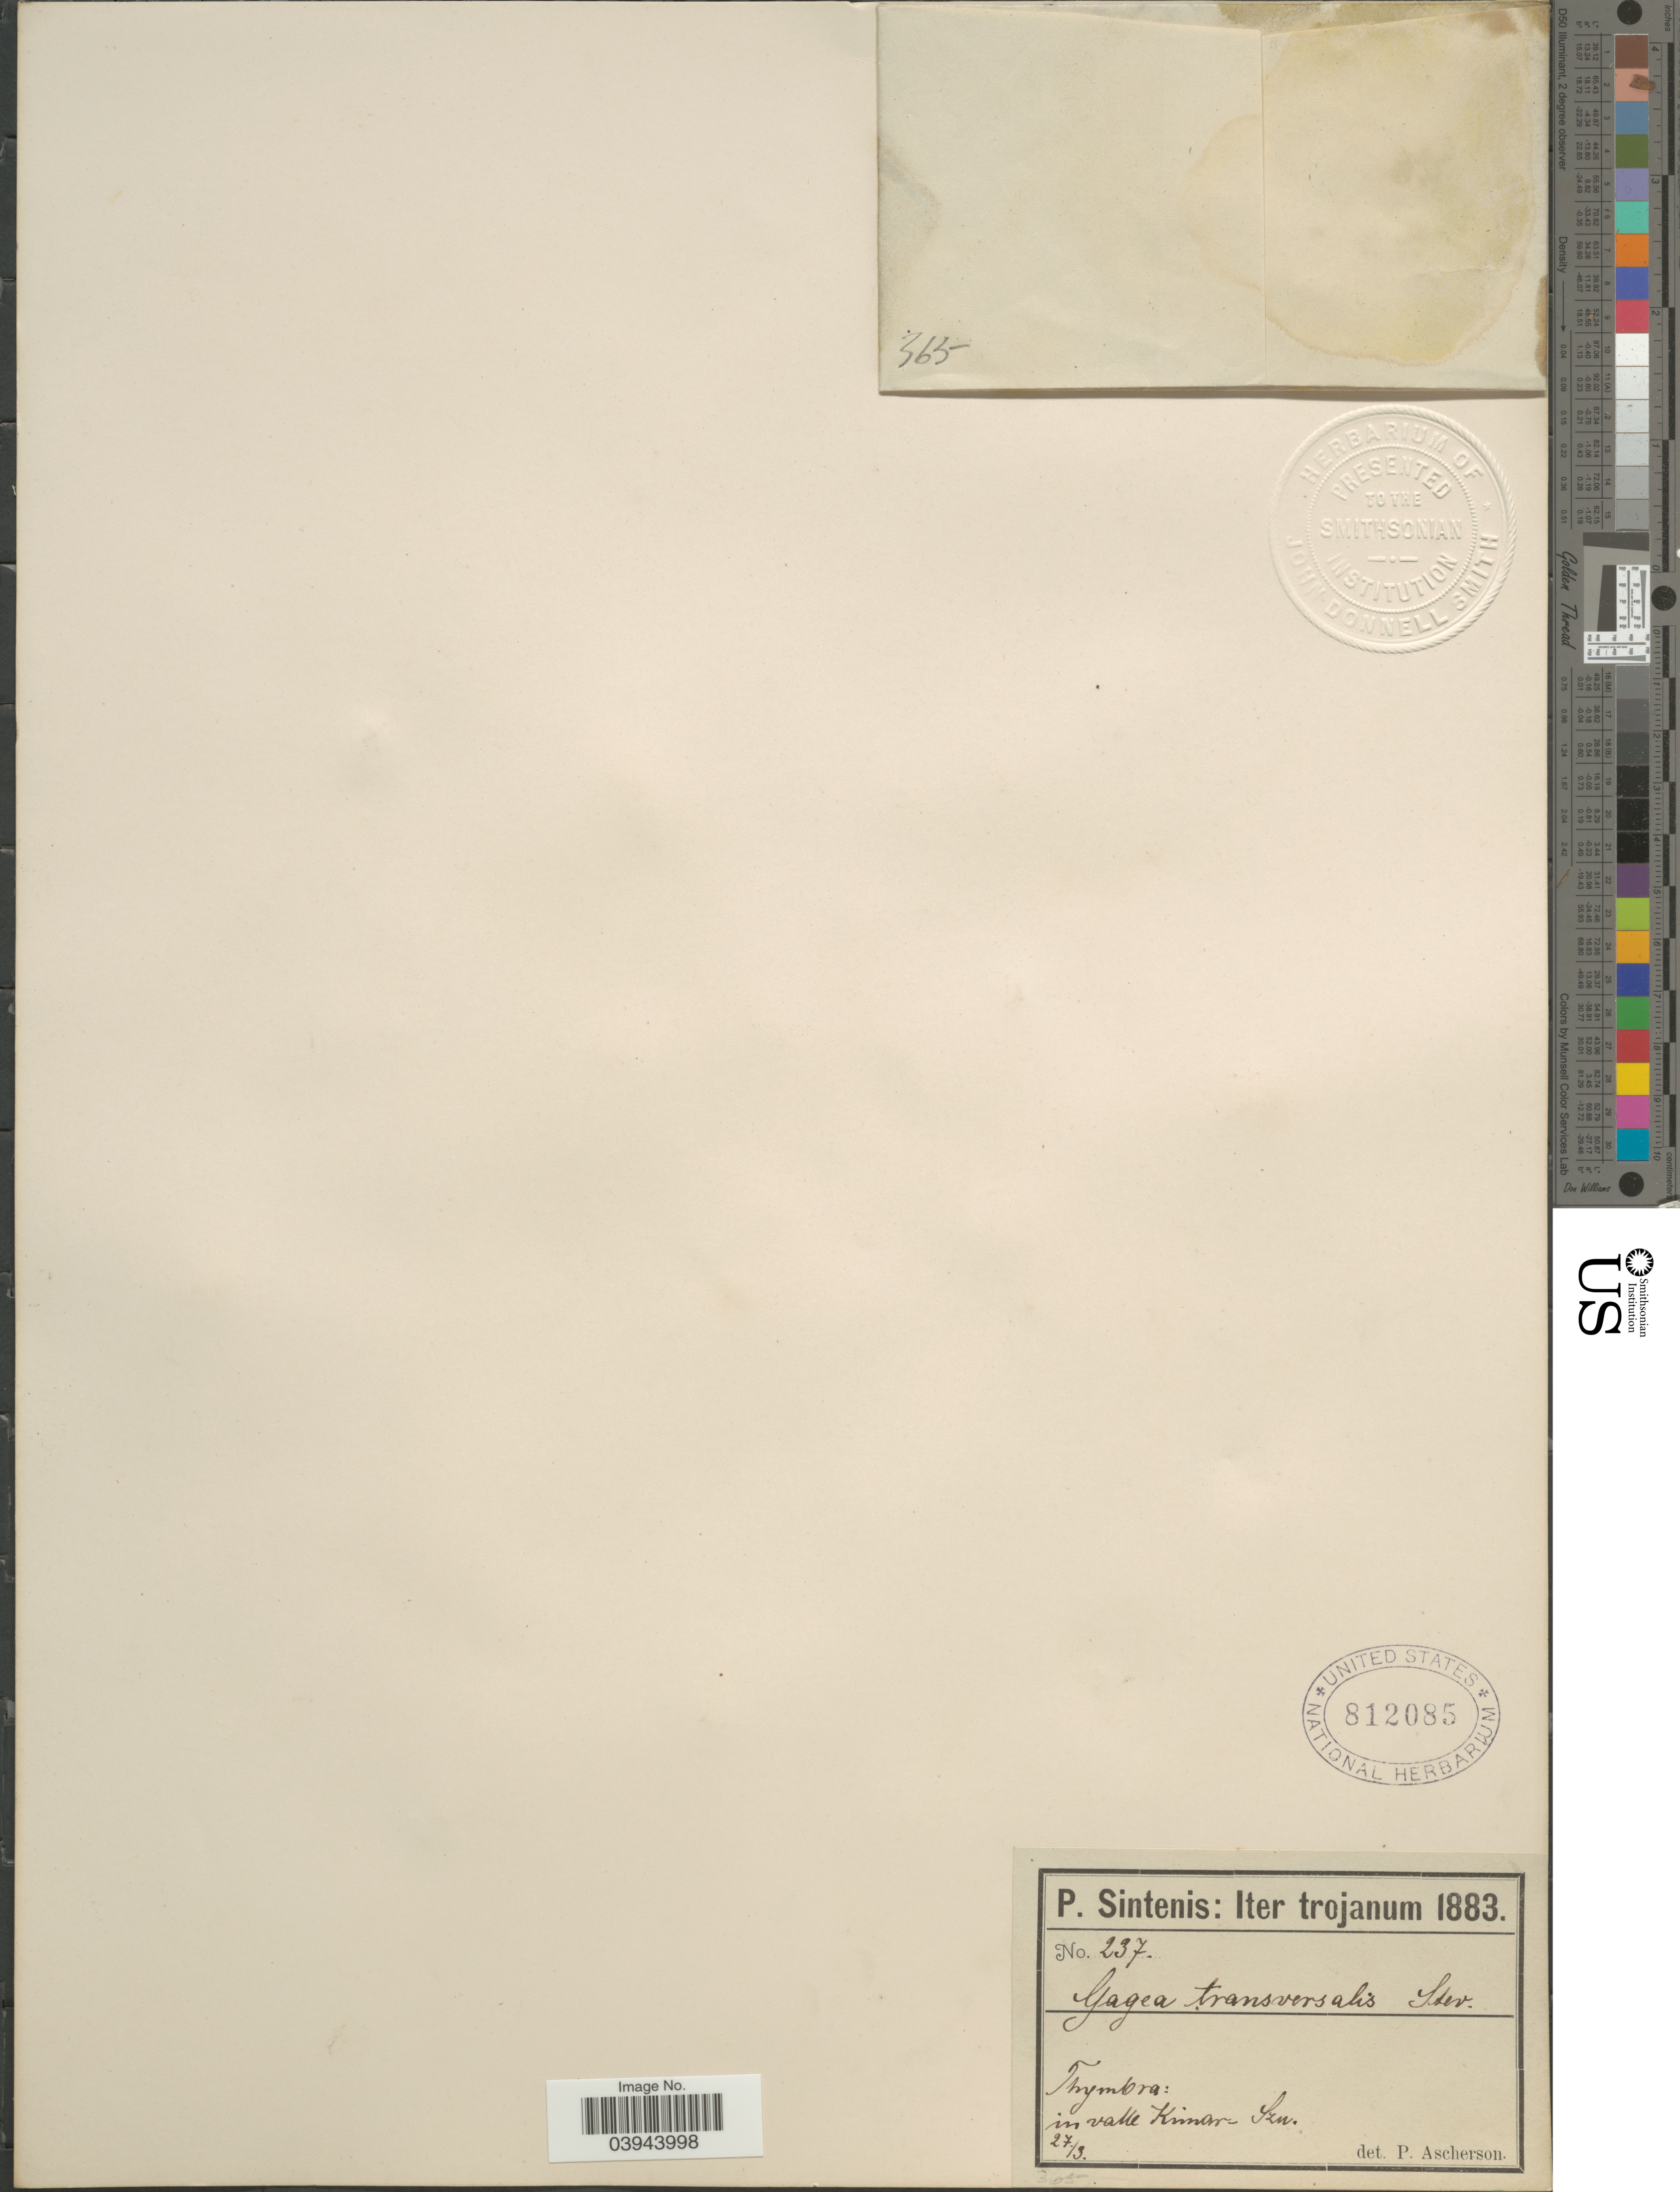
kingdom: Plantae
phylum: Tracheophyta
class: Liliopsida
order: Liliales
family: Liliaceae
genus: Gagea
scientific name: Gagea transversalis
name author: (Pall.) Steven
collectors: P. Sintenis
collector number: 237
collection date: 1883-03-27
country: Turkey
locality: Thymbra: in valle Kimar-Szn.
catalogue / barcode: US 812085